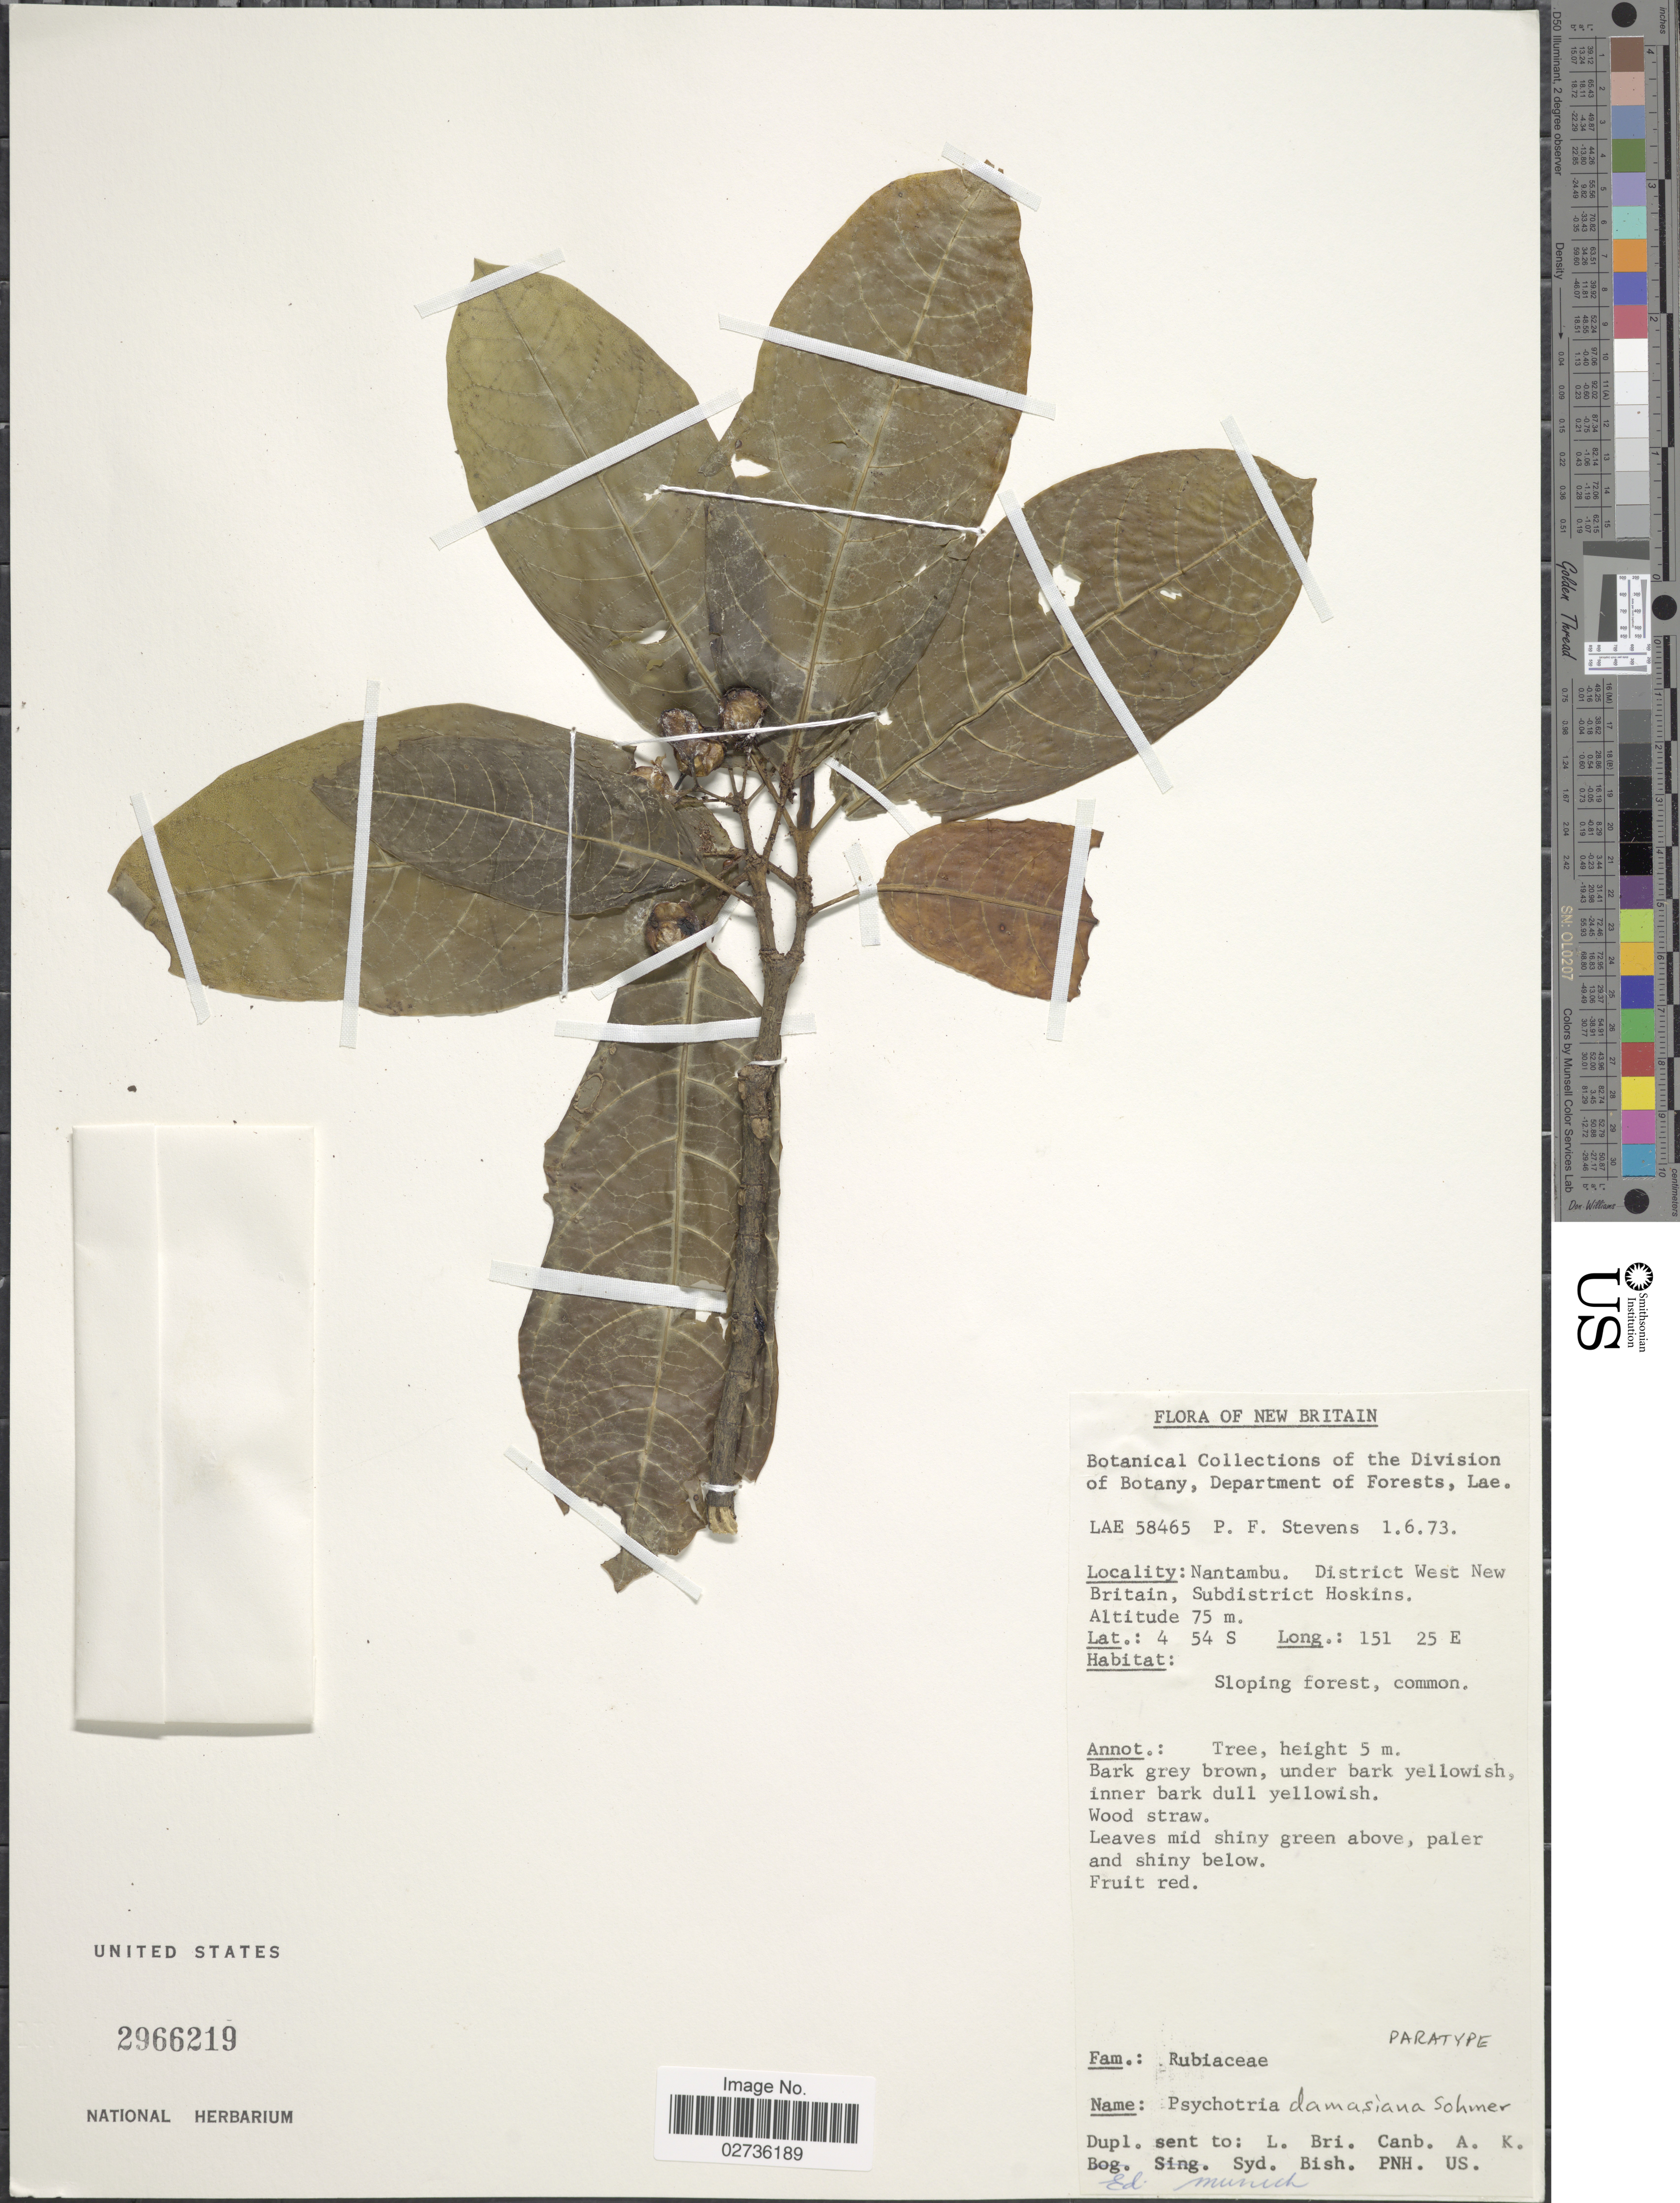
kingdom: Plantae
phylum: Tracheophyta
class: Magnoliopsida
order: Gentianales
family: Rubiaceae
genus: Psychotria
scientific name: Psychotria damasiana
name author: Sohmer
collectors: P. F. Stevens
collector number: LAE58465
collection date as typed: Transcribed d/m/y: 1/6/73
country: Papua New Guinea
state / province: West New Britain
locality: New Britain. Natambu. District West New Britain, Subdistrict Hoskins.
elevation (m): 75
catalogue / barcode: US 2966219